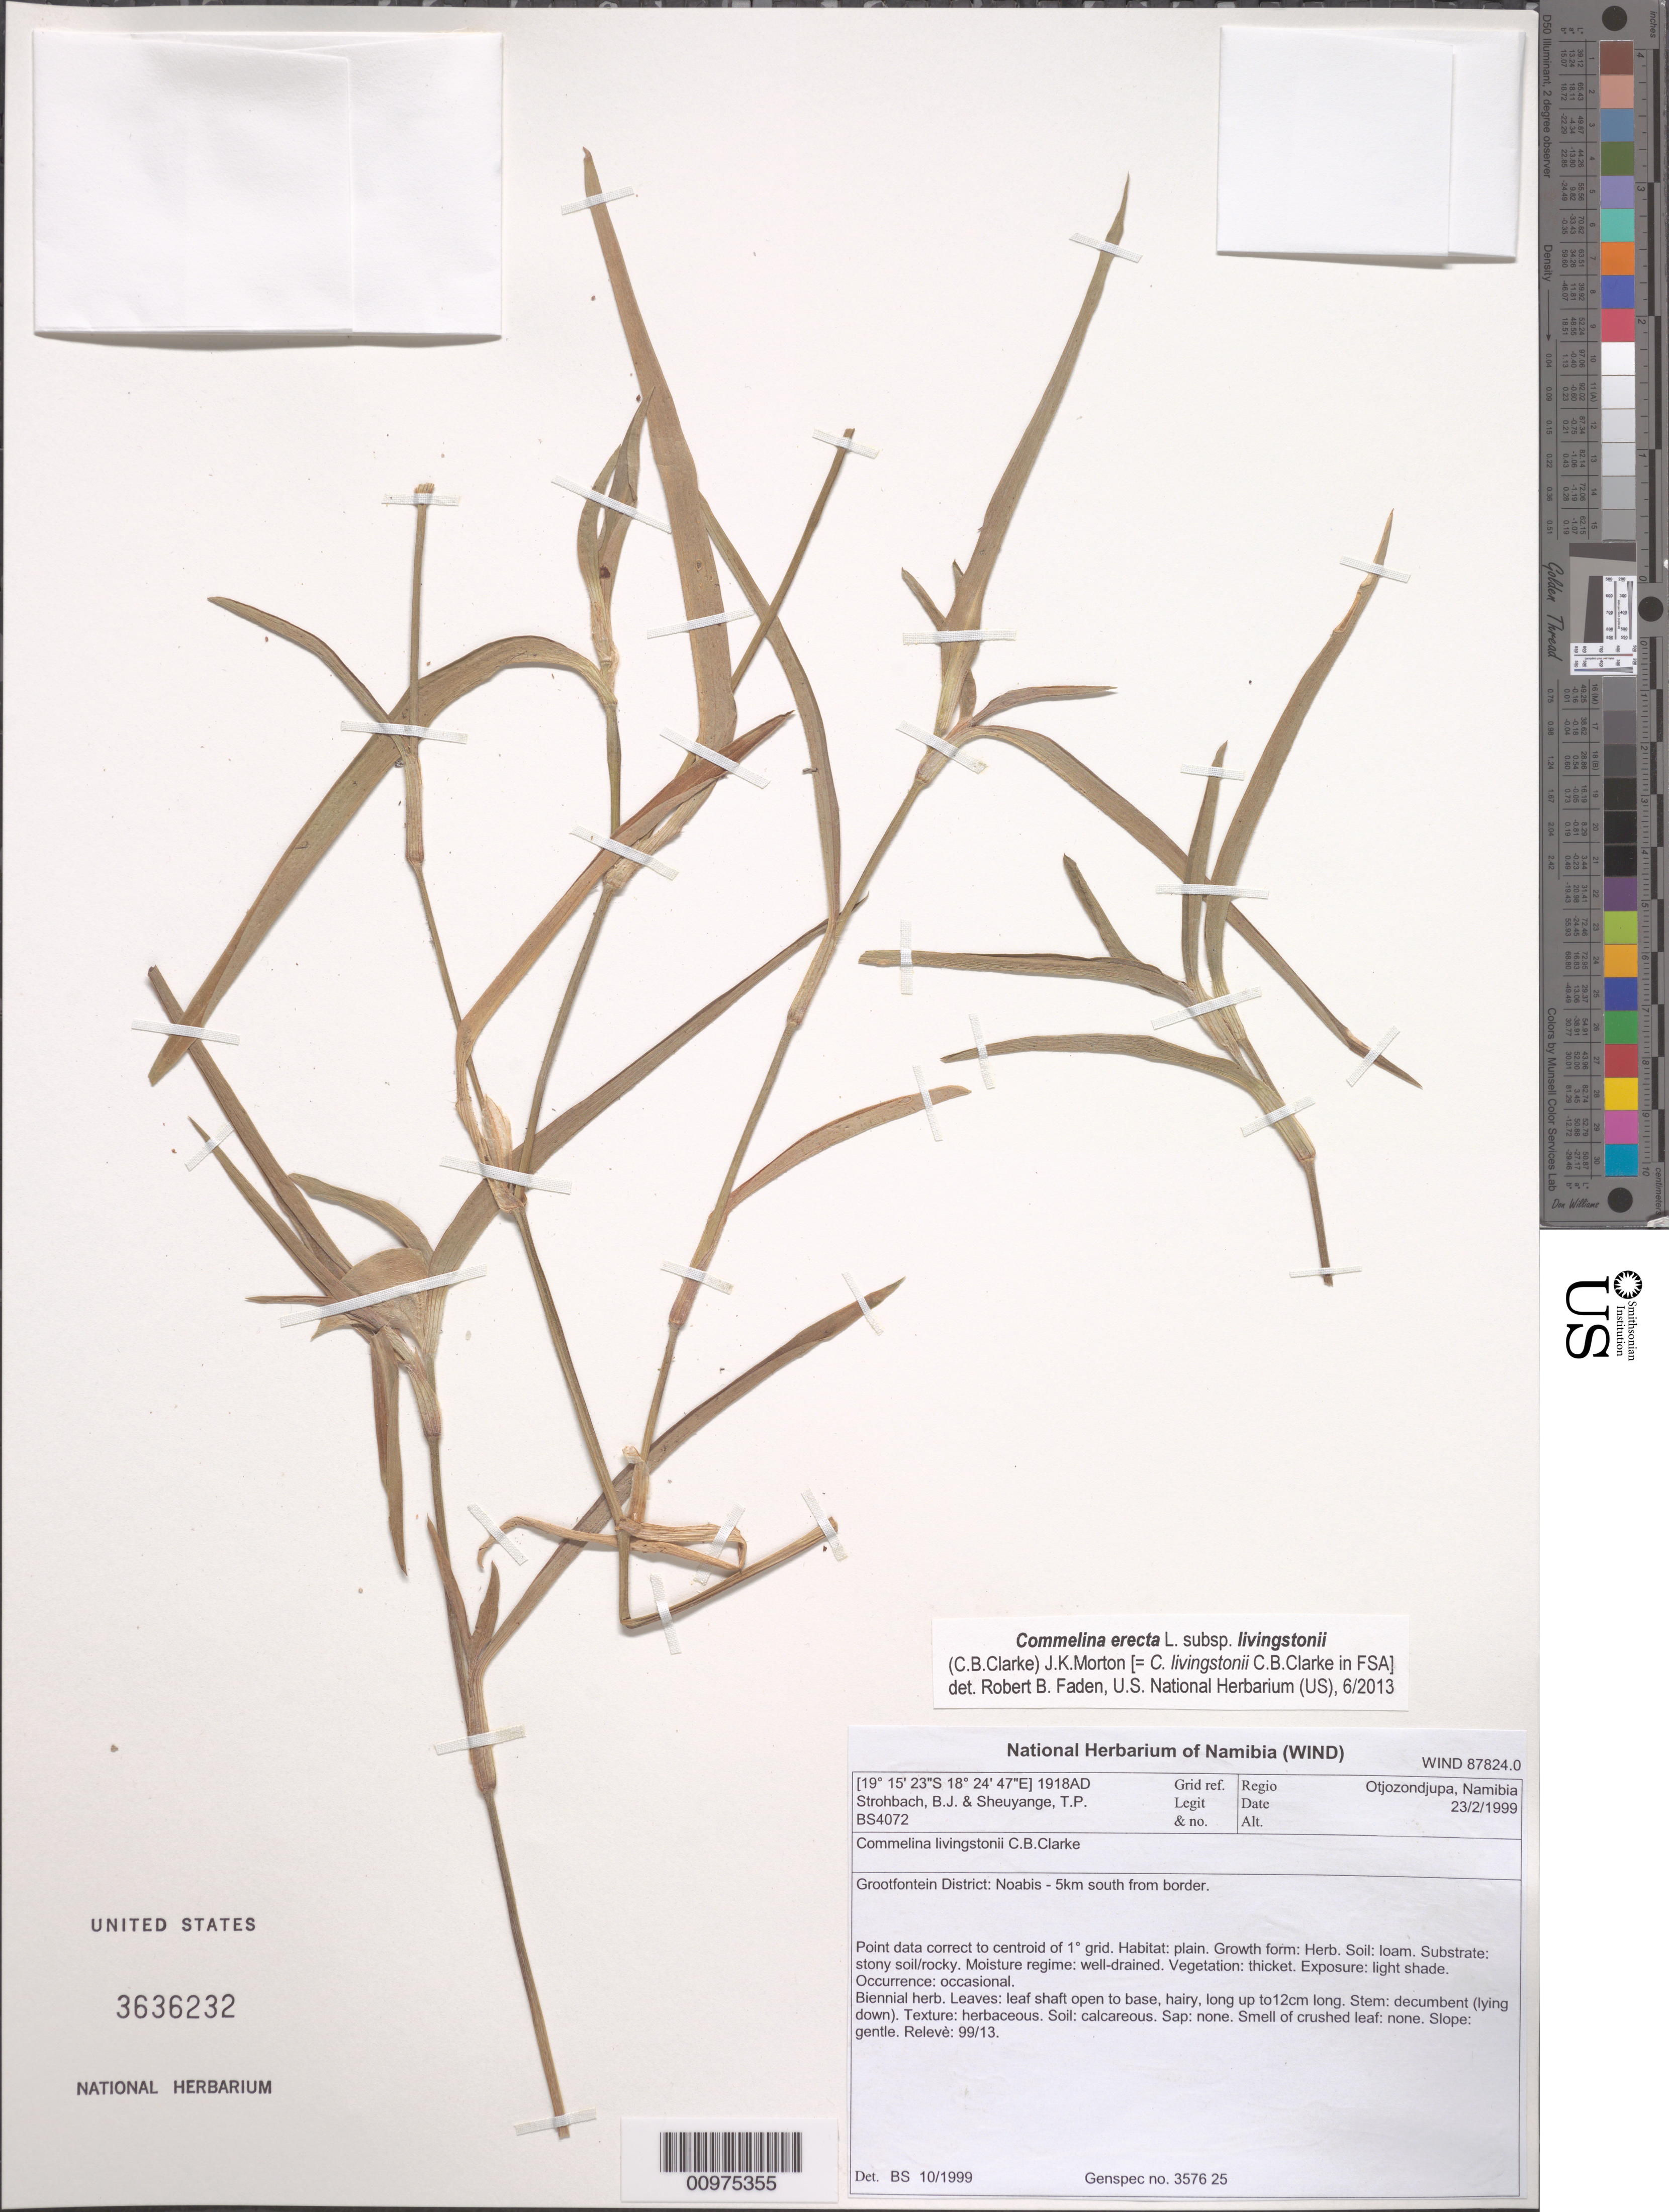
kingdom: Plantae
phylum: Tracheophyta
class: Liliopsida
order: Commelinales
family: Commelinaceae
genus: Commelina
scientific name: Commelina erecta subsp. livingstonii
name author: (C.B. Clarke) J.K. Morton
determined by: Faden, Robert B., (US), Smithsonian Institution - National Museum of Natural History (UNITED STATES)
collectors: B. Strohbach & T. Sheuyange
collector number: BS4072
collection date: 1999-02-23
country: Namibia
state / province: Otjozondjupa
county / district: Grootfontein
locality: Noabis - 5 km south from border.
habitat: Habitat: plain. Substrate: stony soil/rocky. Moisture regime: well-drained. Vegetation: thicket. Exposure: light shade.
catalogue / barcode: US 3636232